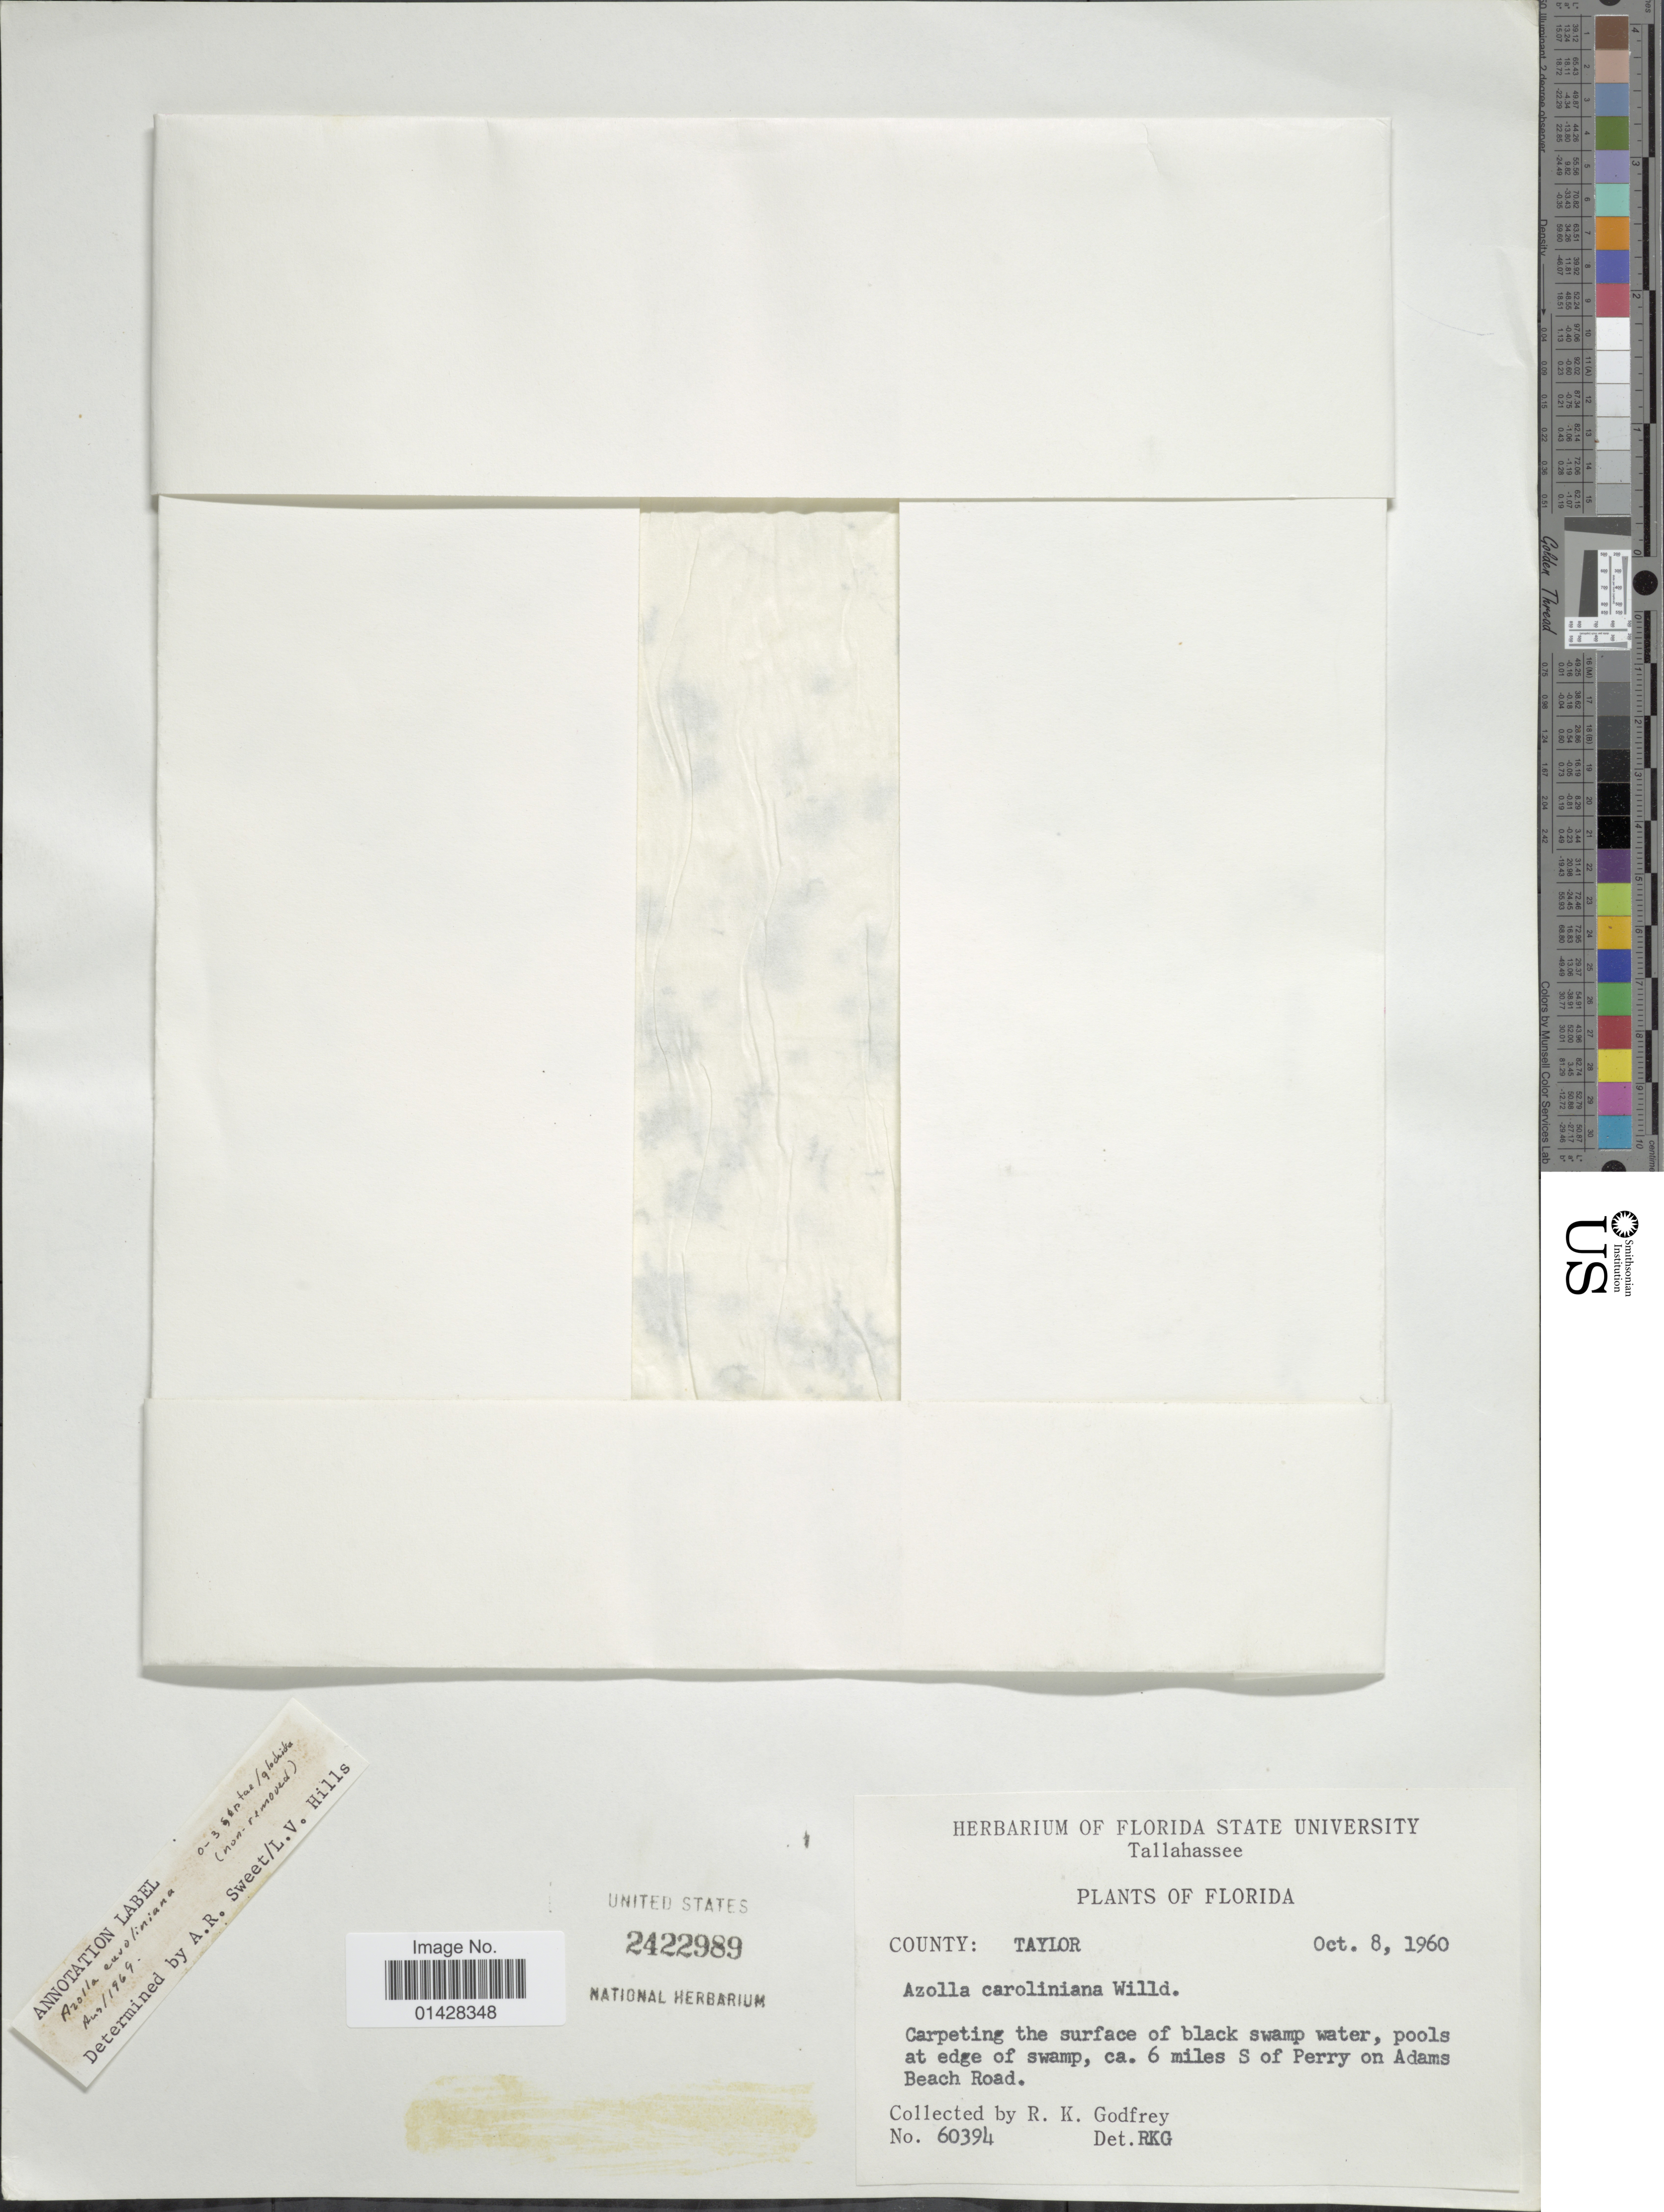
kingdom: Plantae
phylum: Tracheophyta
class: Polypodiopsida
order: Salviniales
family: Salviniaceae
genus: Azolla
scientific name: Azolla caroliniana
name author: Willd.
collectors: R. K. Godfrey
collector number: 60394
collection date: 1960-10-08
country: United States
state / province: Florida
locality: County: Taylor, Carpeting the surface of black swamp water, pools at edge of swamp, ca. 6 miles S of Perry on Adams Beach Road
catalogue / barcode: US 2422989